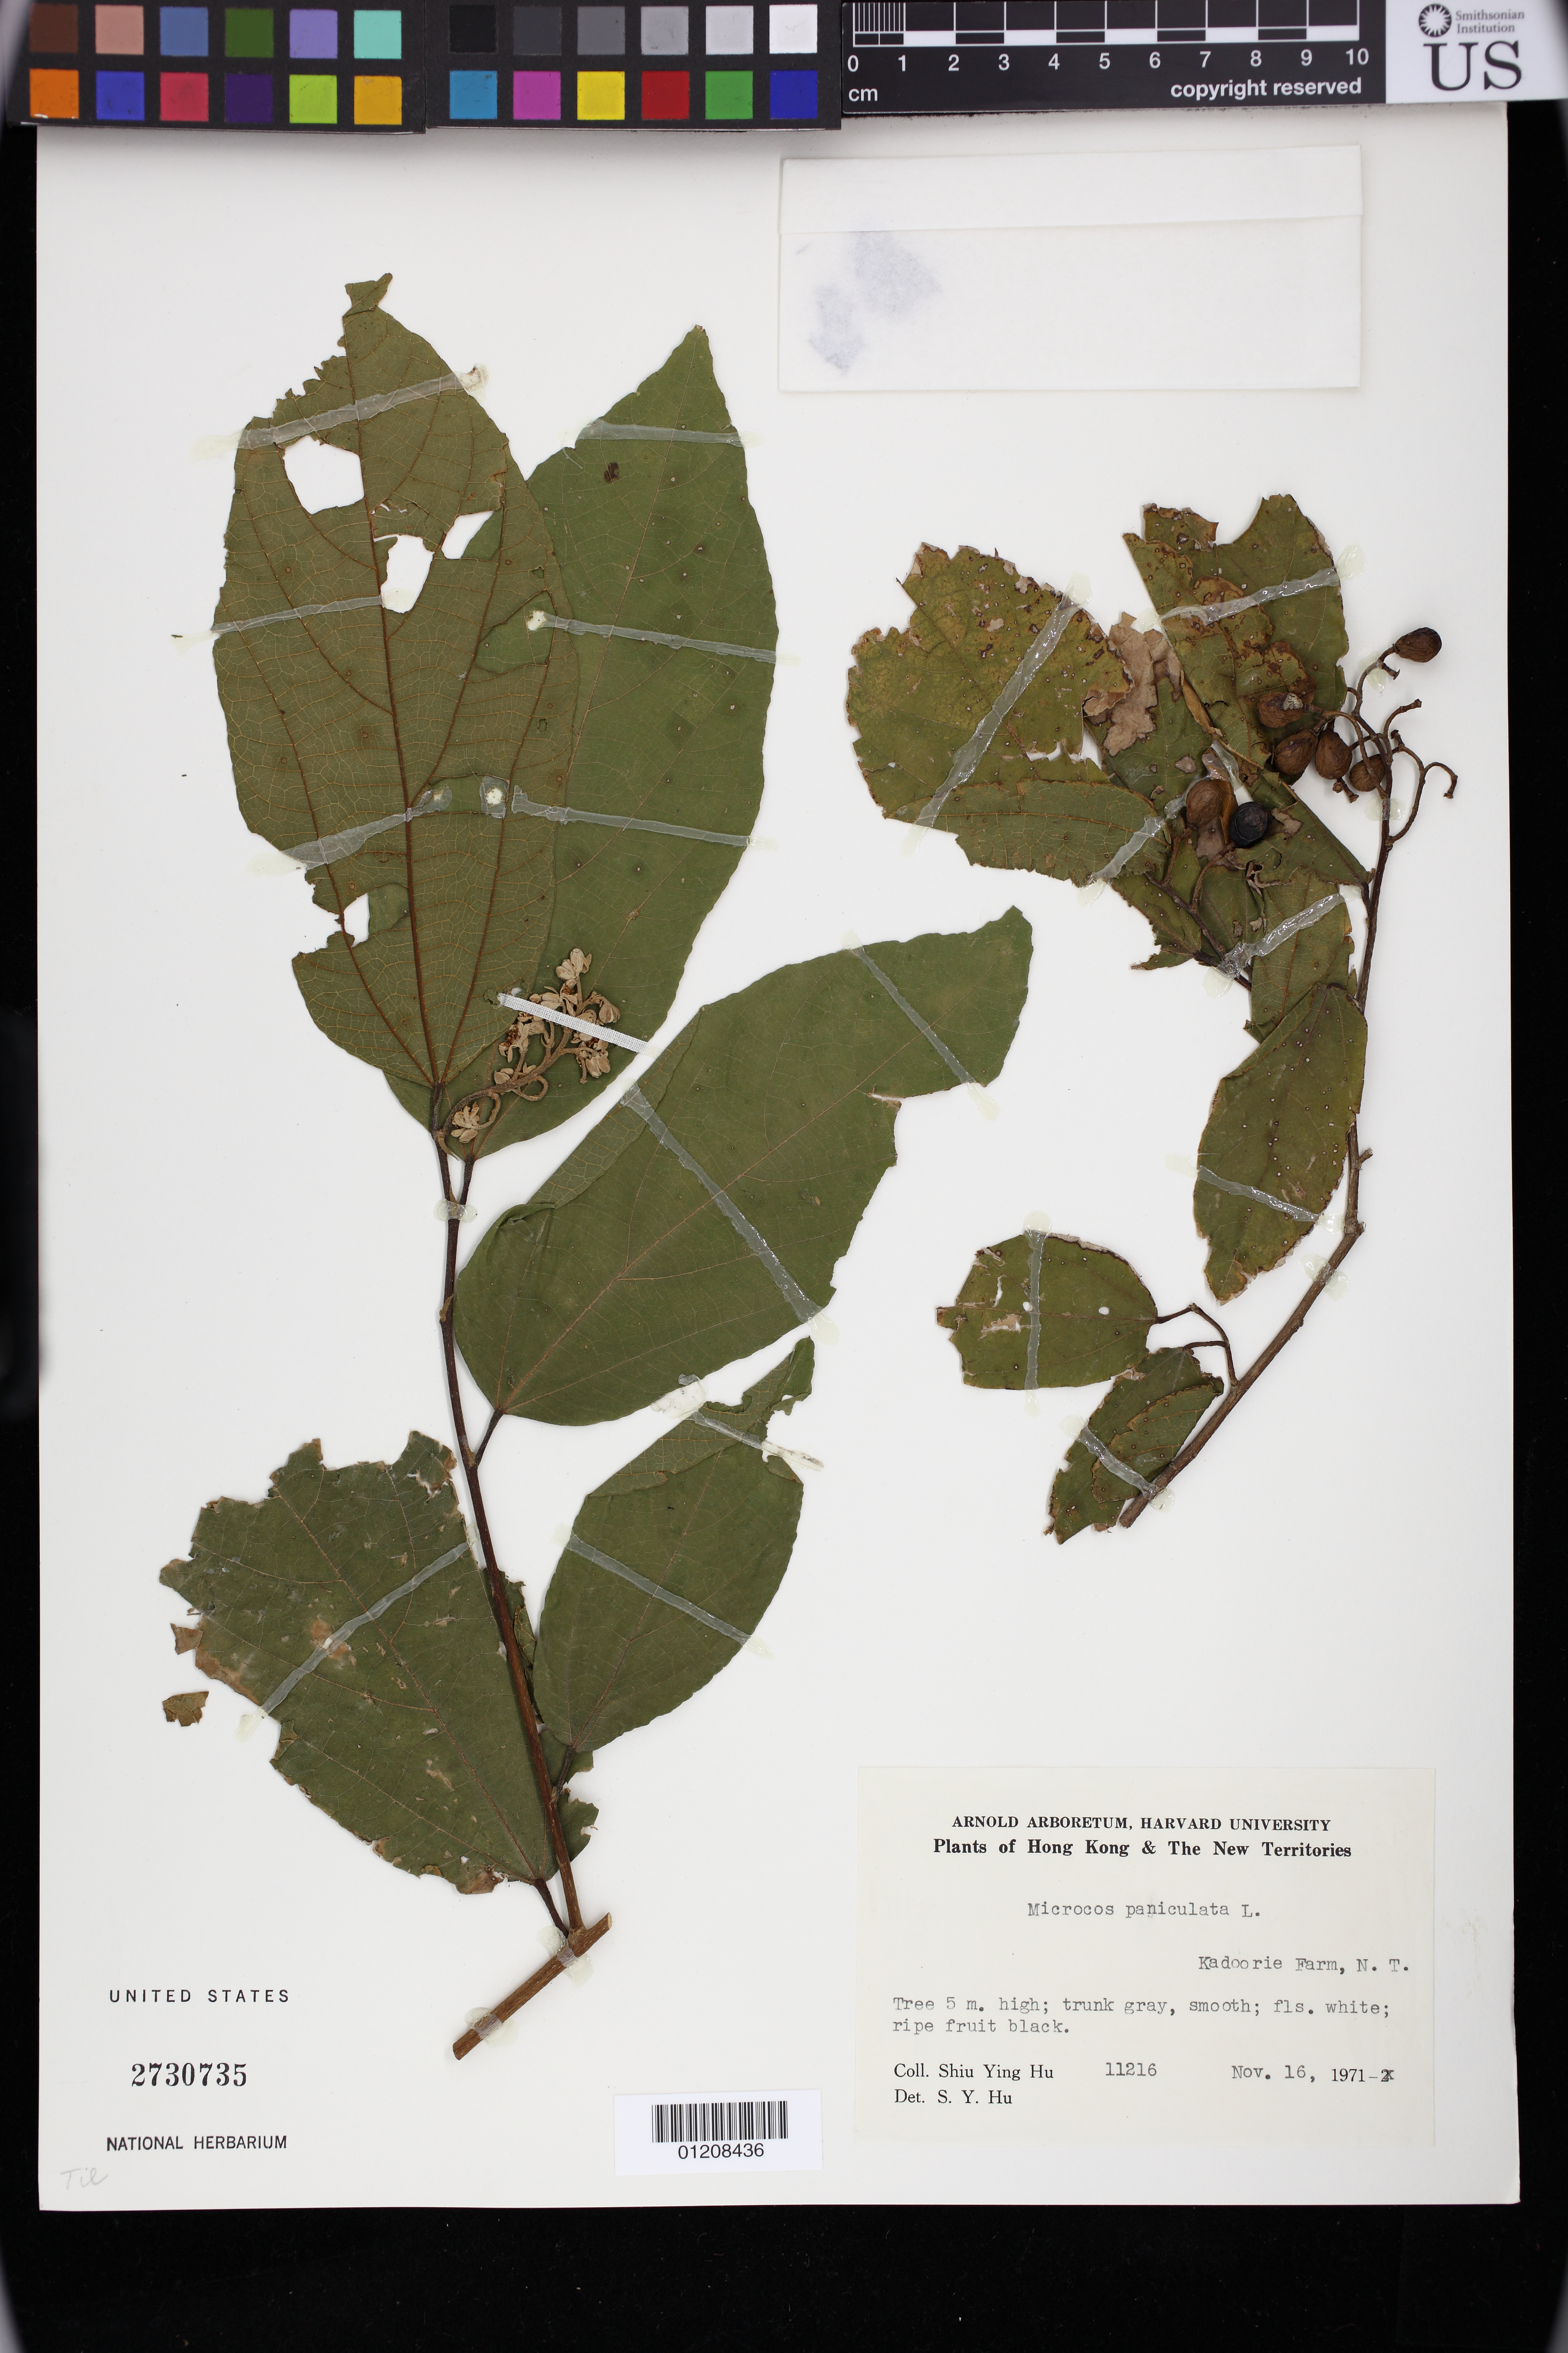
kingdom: Plantae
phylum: Tracheophyta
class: Magnoliopsida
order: Malvales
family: Malvaceae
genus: Microcos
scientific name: Microcos paniculata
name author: L.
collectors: S. Y. Hu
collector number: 11216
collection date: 1971-11-16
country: China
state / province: Hong Kong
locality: Northeastern New Territories. Kadoorie Farm (and Botanic Garden), N.T.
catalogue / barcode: US 2730735